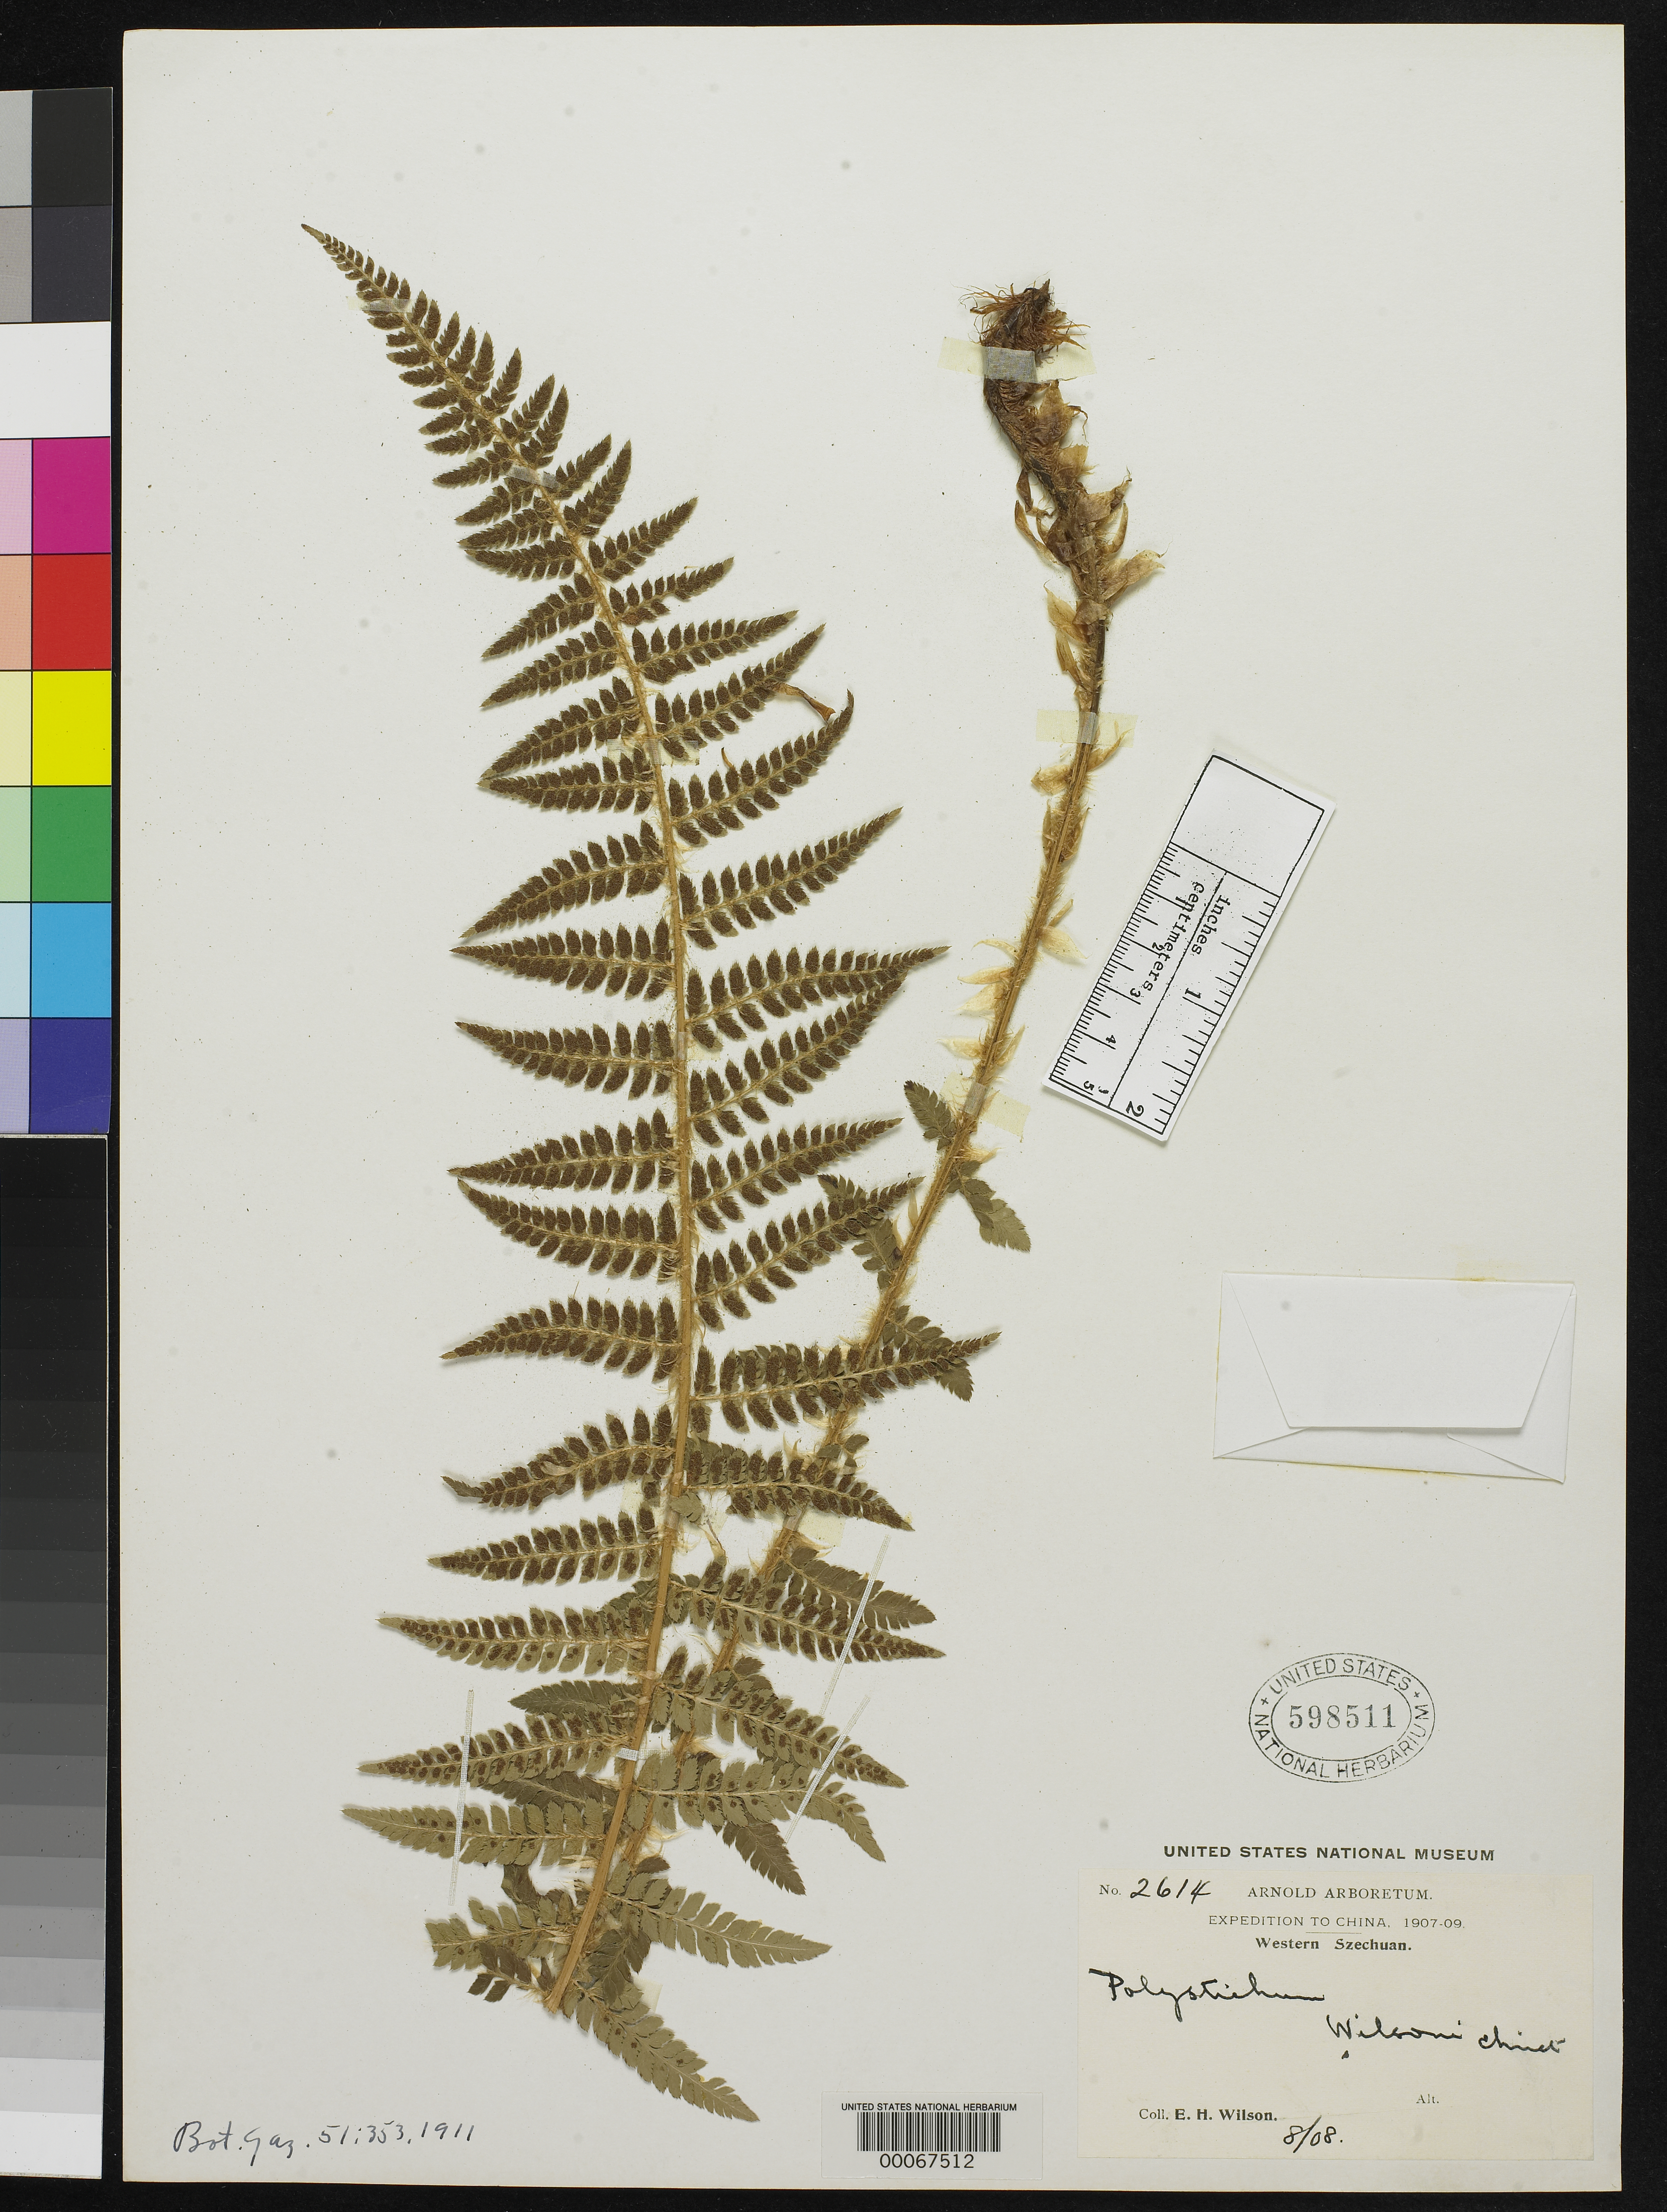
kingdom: Plantae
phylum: Tracheophyta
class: Polypodiopsida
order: Polypodiales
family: Dryopteridaceae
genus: Polystichum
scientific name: Polystichum wilsonii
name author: Christ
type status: Type Collection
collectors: E. H. Wilson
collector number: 2614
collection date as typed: Aug 1908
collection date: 1908-08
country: China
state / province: Sichuan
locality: Western Szechuan.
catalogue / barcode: US 598511